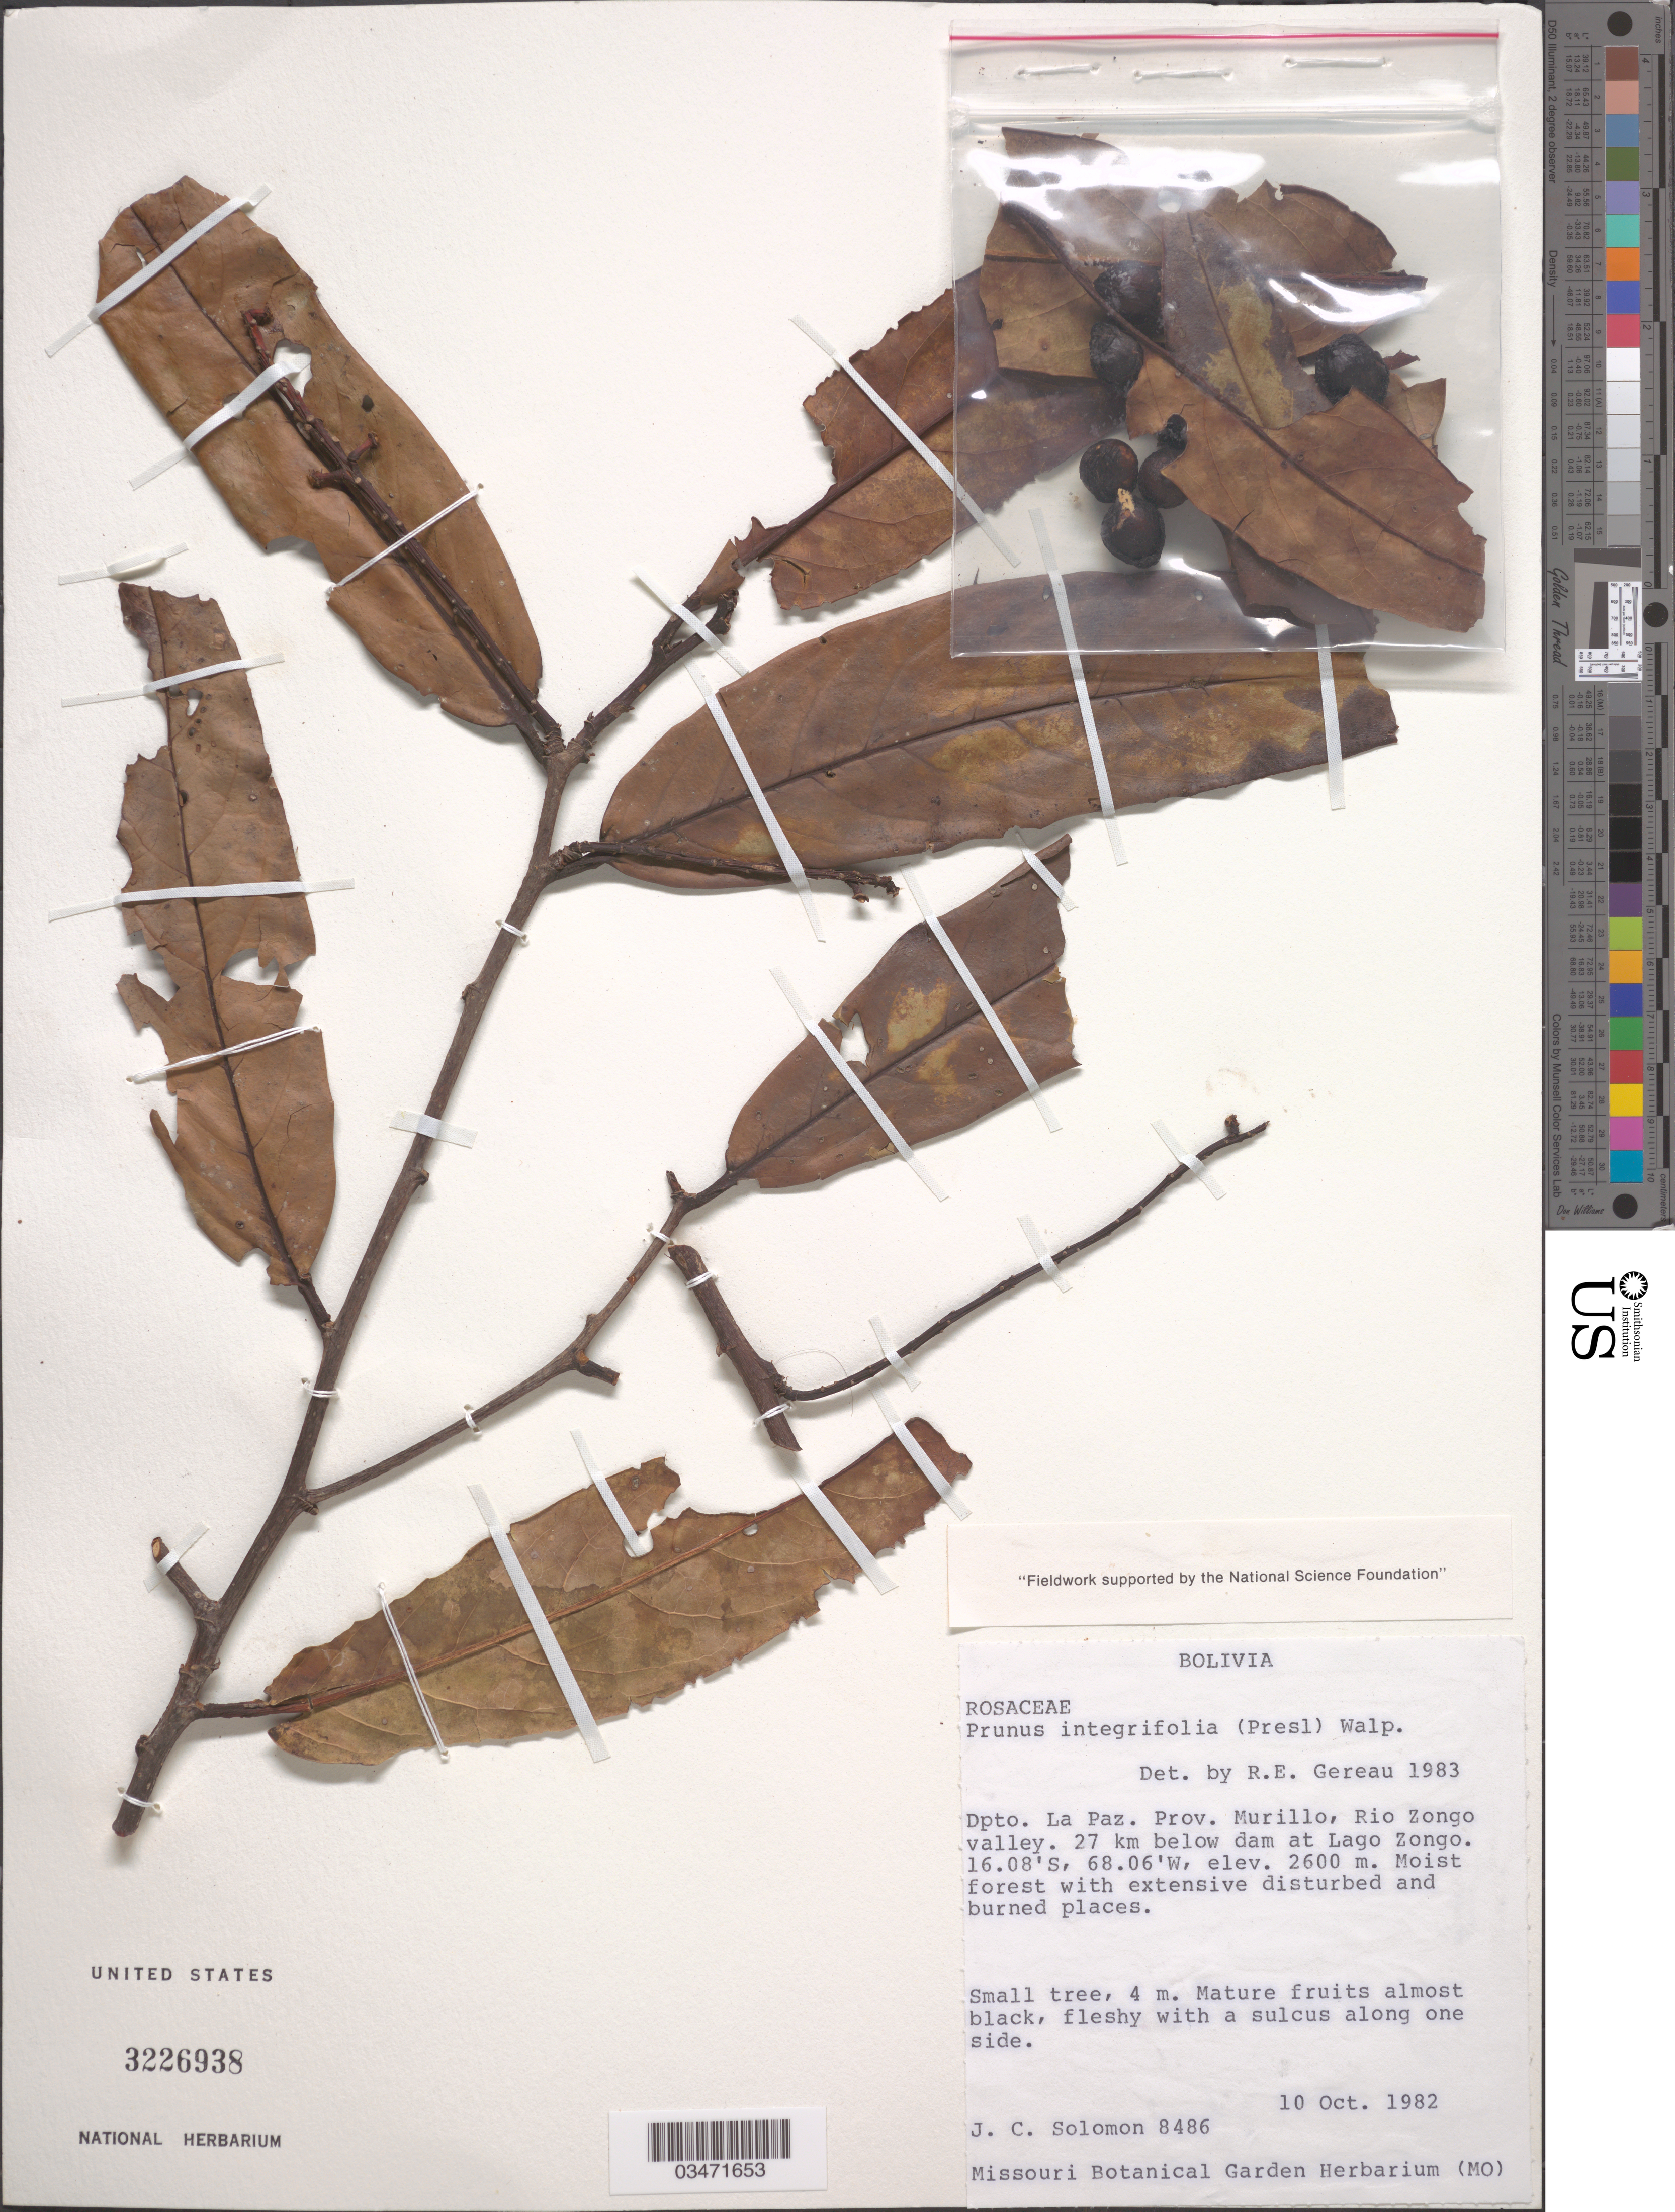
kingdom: Plantae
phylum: Tracheophyta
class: Magnoliopsida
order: Rosales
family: Rosaceae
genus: Prunus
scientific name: Prunus integrifolia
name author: (C. Presl) Walp.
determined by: Gereau, R. E.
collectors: J. C. Solomon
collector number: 8486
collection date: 1982-10-10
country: Bolivia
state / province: La Paz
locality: Pro. Murillo, Rio Zongo valley, 27 km below dam at Lago Zongo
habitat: Moist forest with extensive disturbed and burned places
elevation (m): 2600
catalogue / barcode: US 3226938